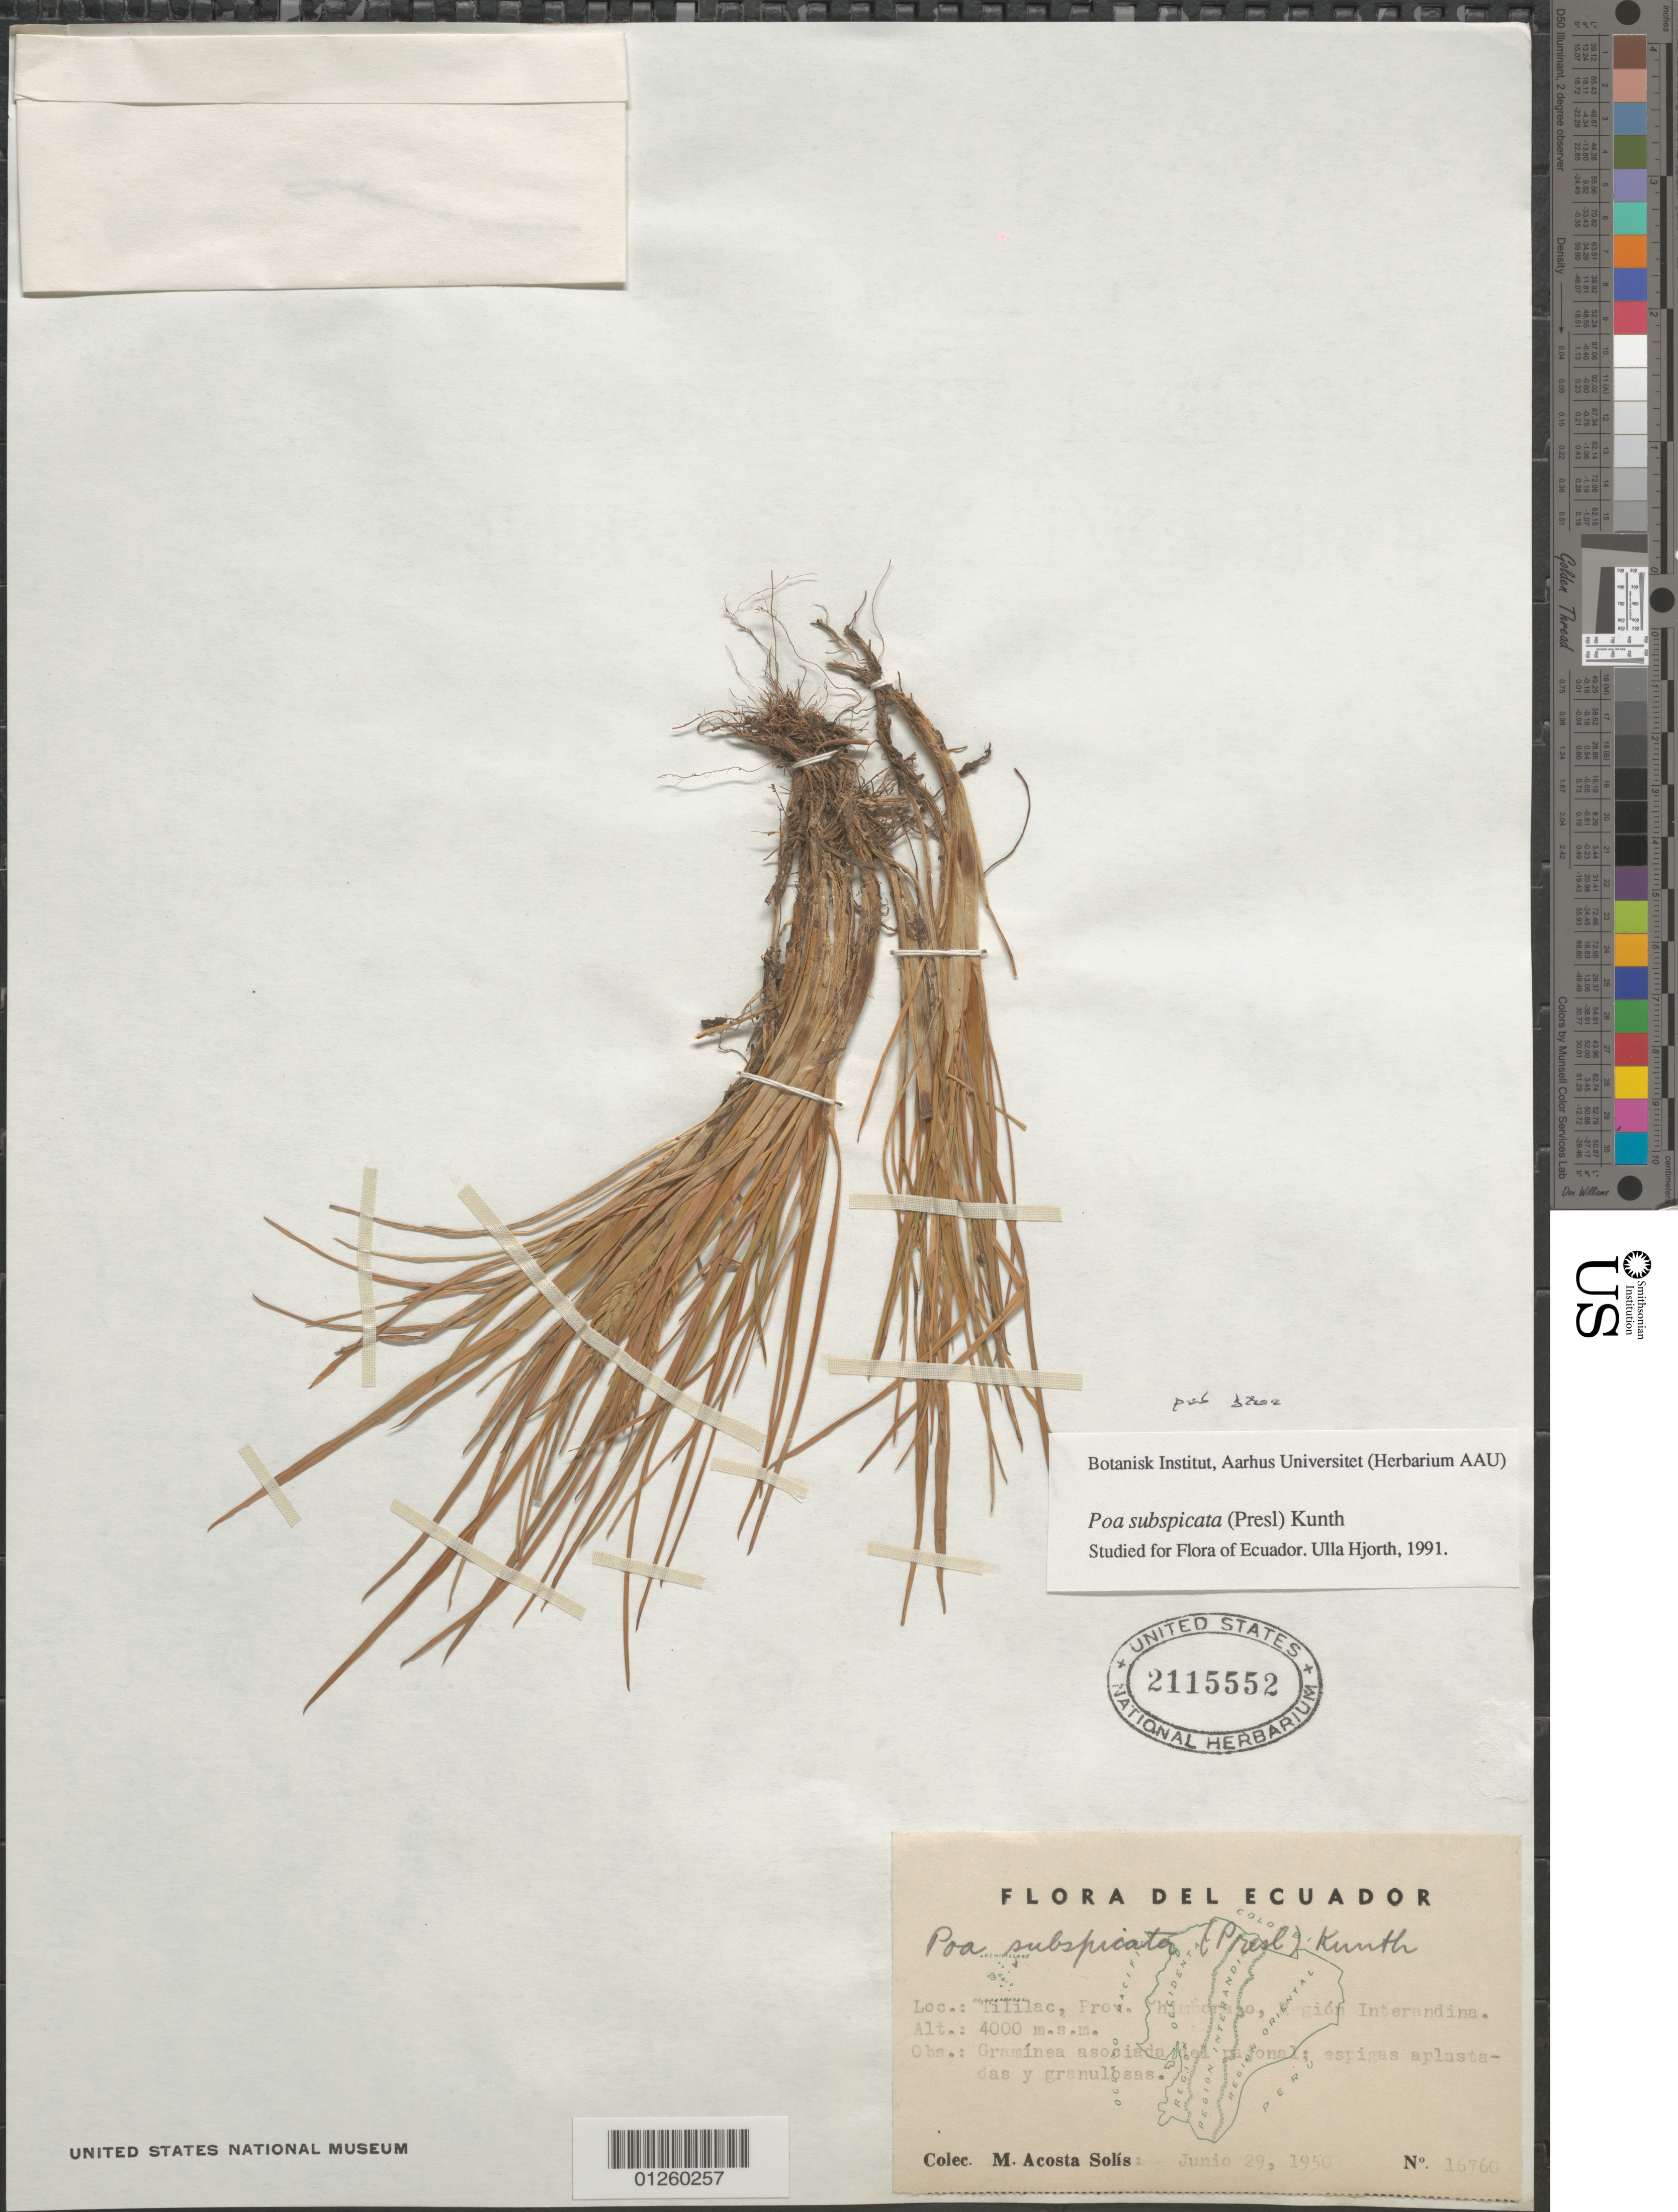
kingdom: Plantae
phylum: Tracheophyta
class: Liliopsida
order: Poales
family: Poaceae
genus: Poa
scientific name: Poa subspicata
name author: (J. Presl) Kunth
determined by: Soreng, Robert J., Research Associate (BOT), Smithsonian Institution - National Museum of Natural History (UNITED STATES)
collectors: M. Acosta Solis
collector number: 16760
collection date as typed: Junio 29, 1950.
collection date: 1950-06-29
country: Ecuador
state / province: Chimborazo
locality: Tililac, Region Interandina.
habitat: Graminea asociada del pajonal.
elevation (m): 4000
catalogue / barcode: US 2115552